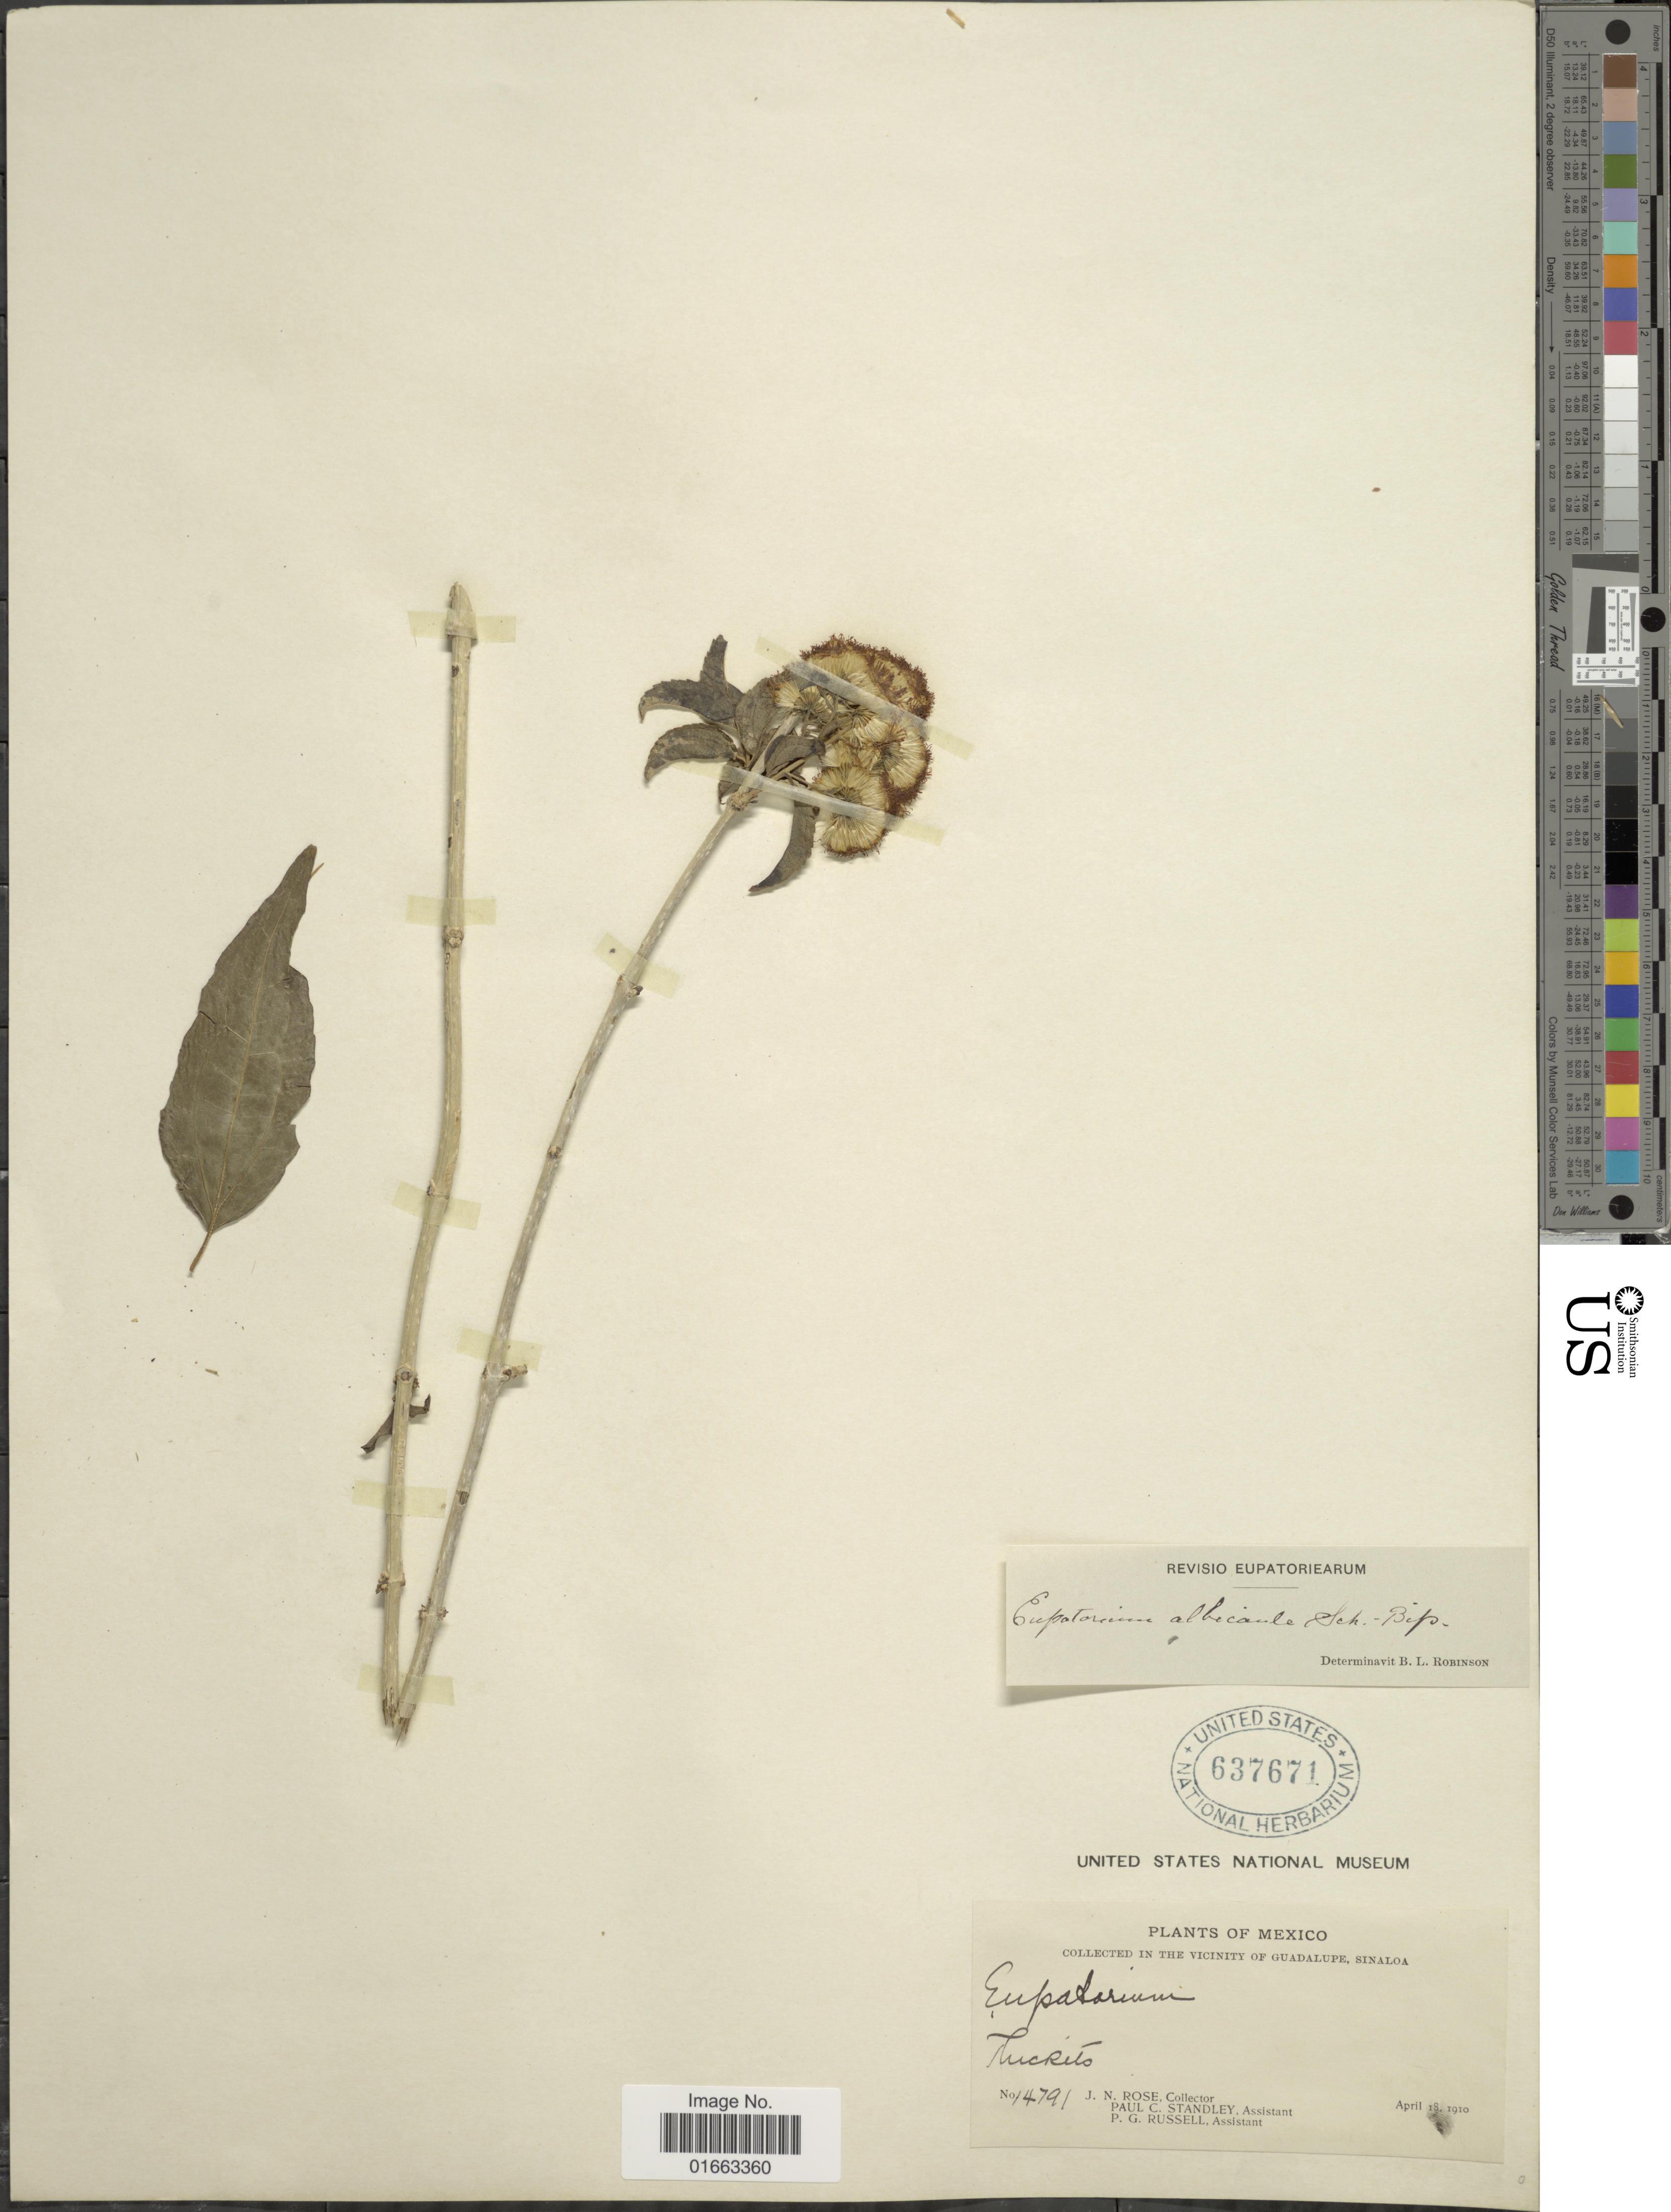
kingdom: Plantae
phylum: Tracheophyta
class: Magnoliopsida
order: Asterales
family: Asteraceae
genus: Koanophyllon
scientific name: Koanophyllon albicaule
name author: (Sch. Bip. ex Klatt) R.M. King & H. Rob.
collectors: J. N. Rose, P. C. Standley & P. G. Russell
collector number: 14791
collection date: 1910-04-18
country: Mexico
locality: Vicinity of Guadalupe, Sinaloa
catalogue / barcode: US 637671